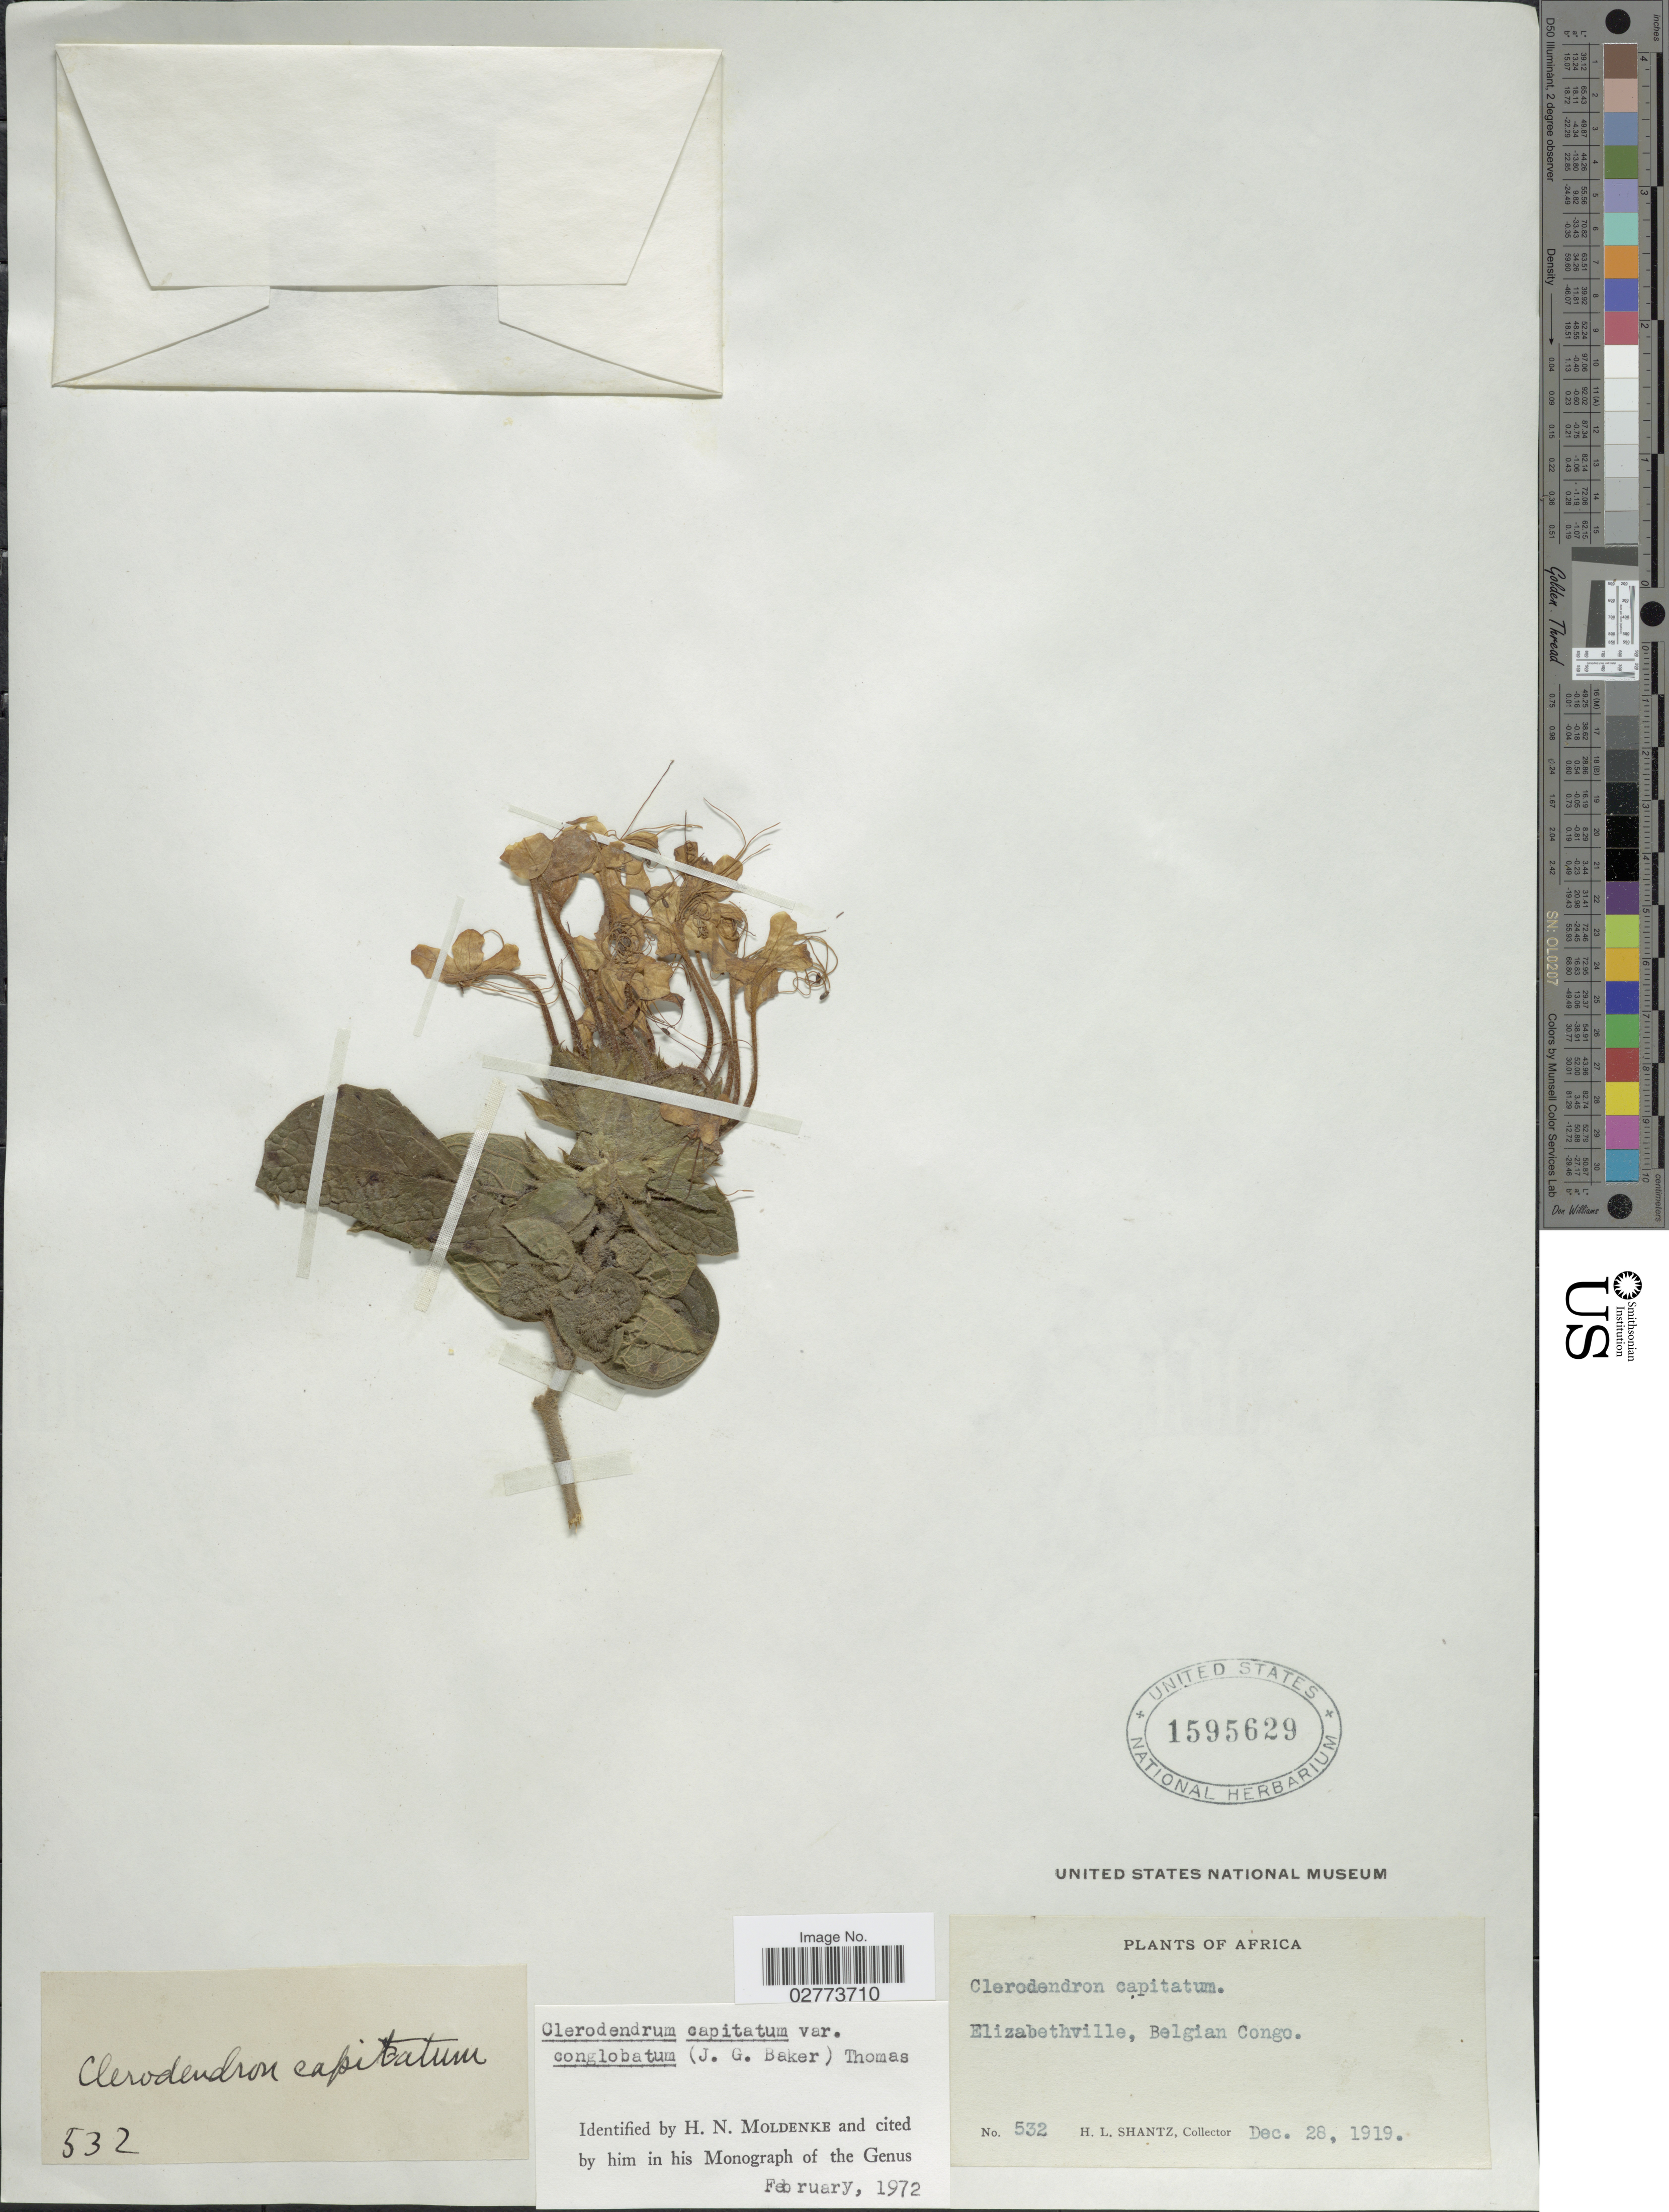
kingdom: Plantae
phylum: Tracheophyta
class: Magnoliopsida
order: Lamiales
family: Lamiaceae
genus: Clerodendrum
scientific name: Clerodendrum capitatum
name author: (Willd.) Schumach. & Thonn.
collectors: H. Shantz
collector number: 532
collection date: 1919-12-28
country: Congo, Democratic Republic of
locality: Elizabethville, Belgian Congo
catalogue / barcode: US 1595629